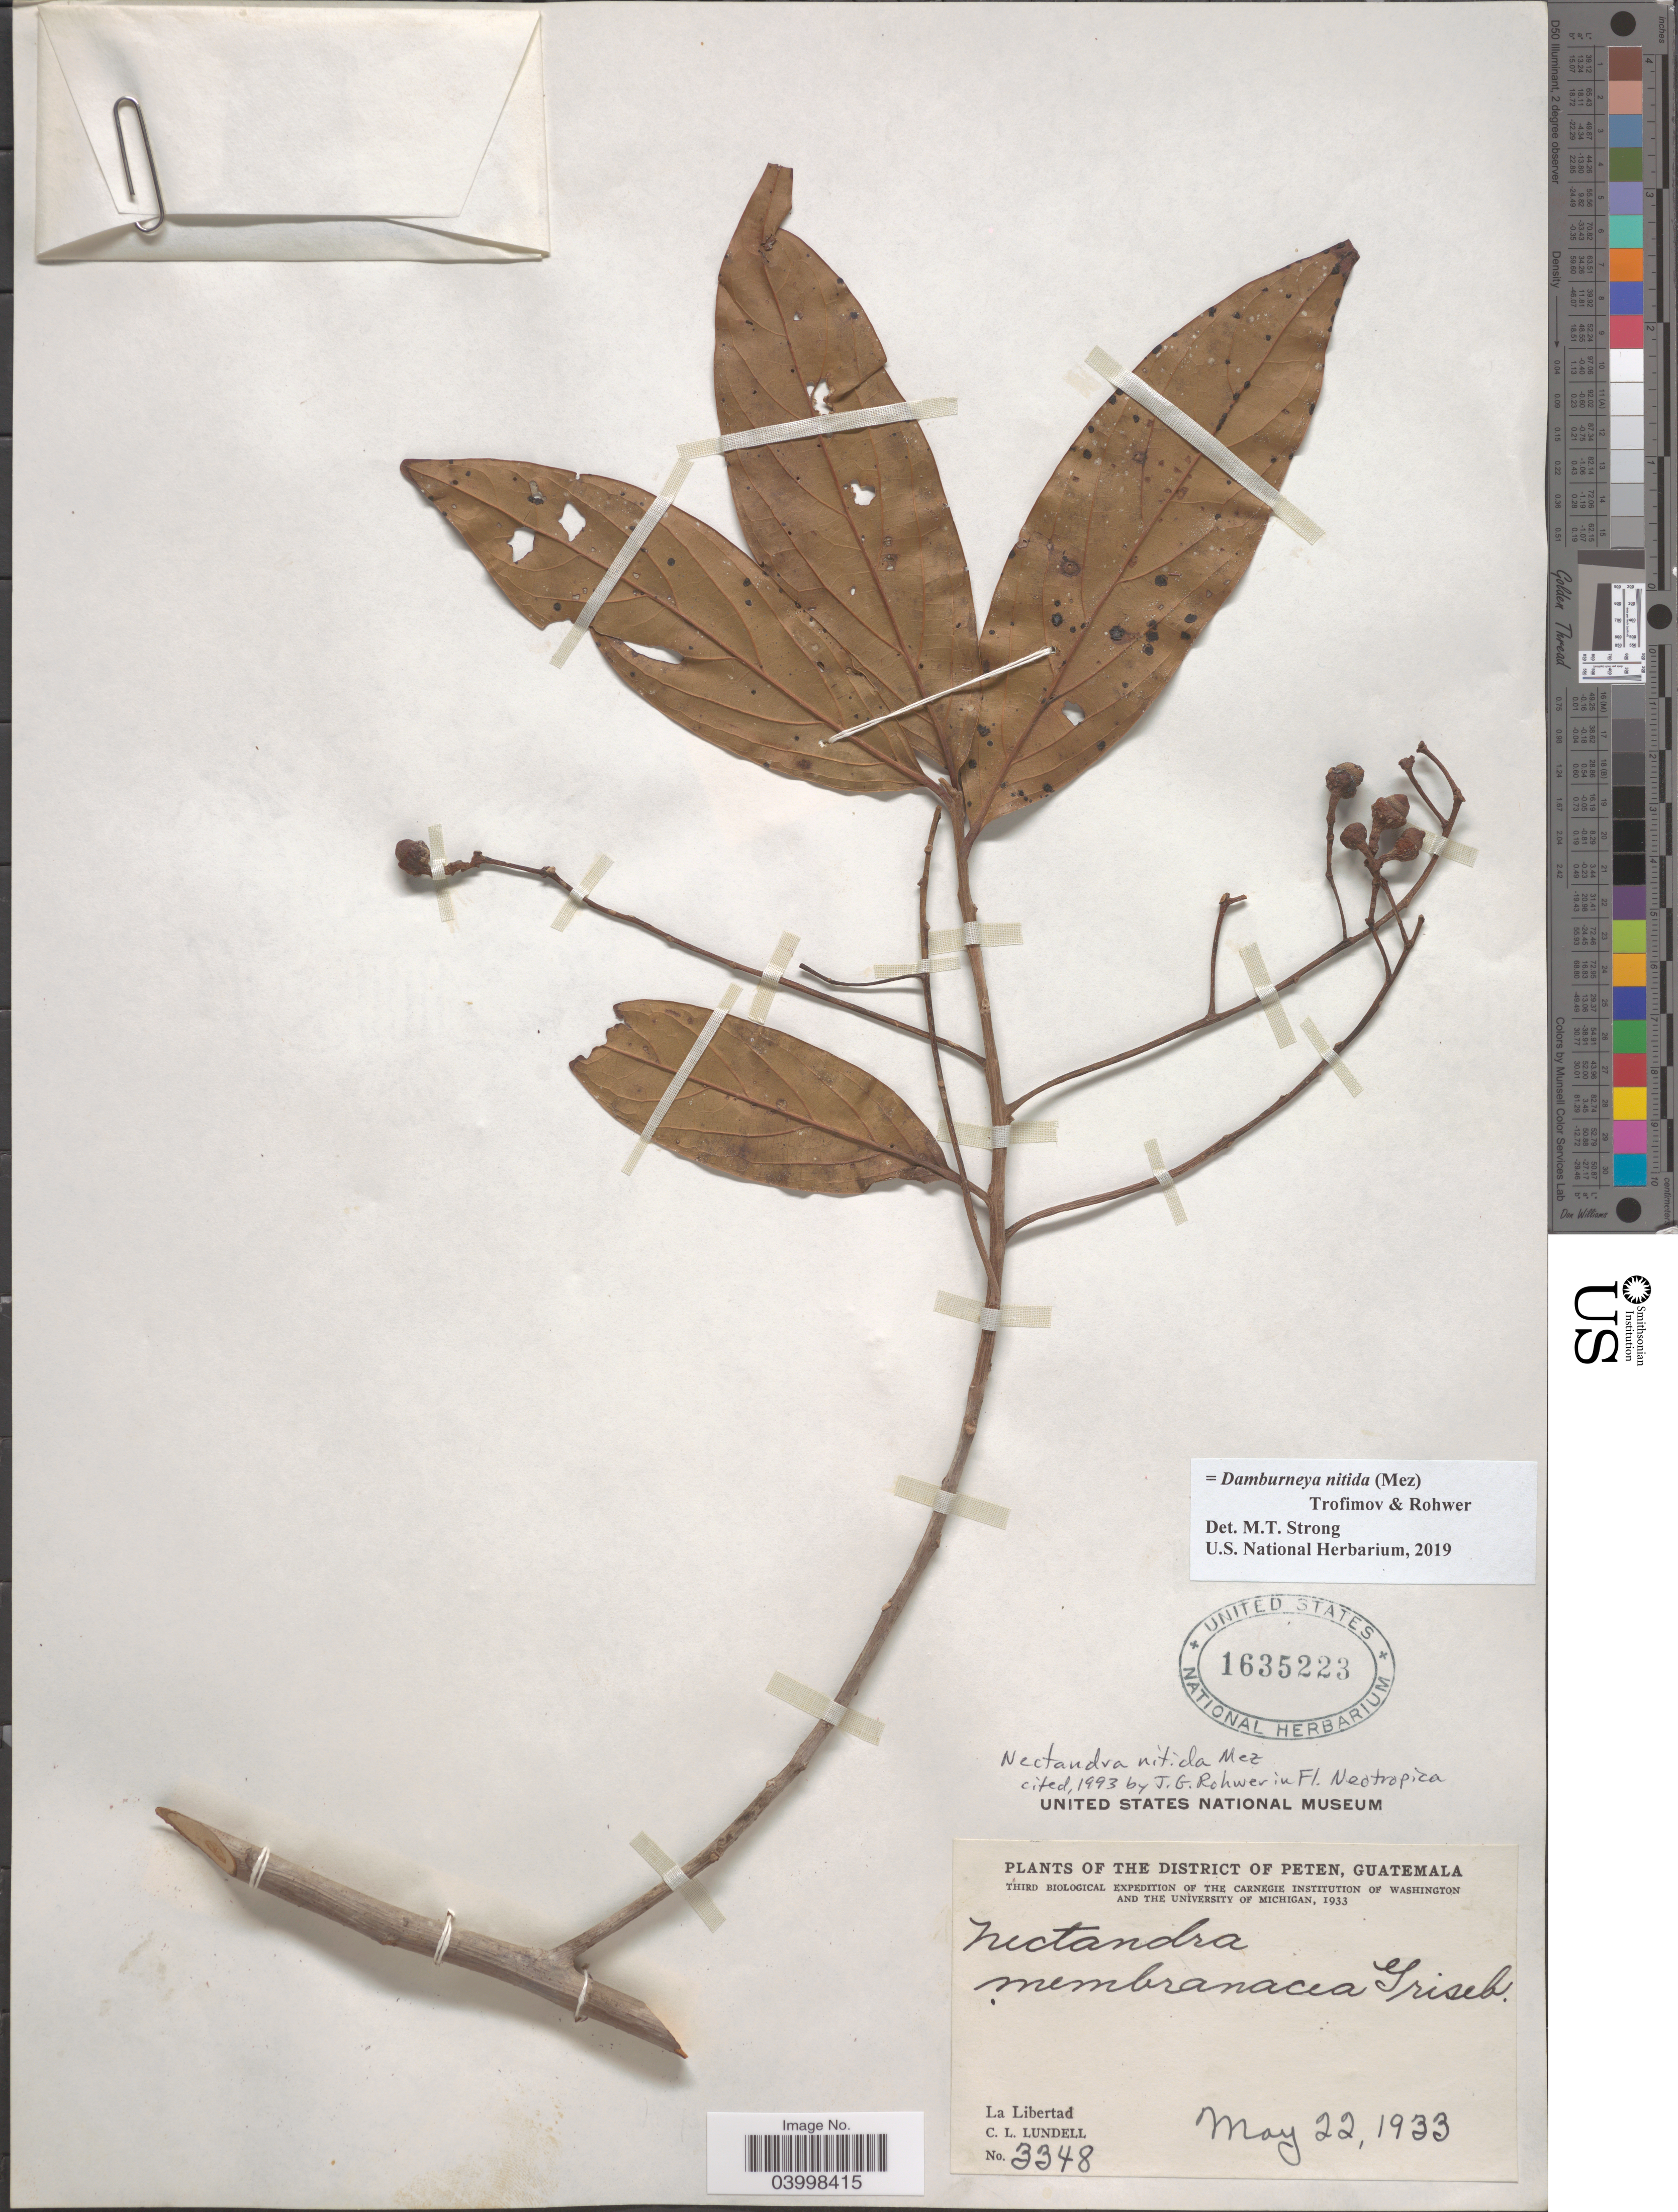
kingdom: Plantae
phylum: Tracheophyta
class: Magnoliopsida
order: Laurales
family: Lauraceae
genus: Damburneya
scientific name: Damburneya nitida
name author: (Mez) Trofimov & Rohwer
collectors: C. L. Lundell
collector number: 3348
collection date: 1933-05-22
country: Guatemala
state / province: El Peten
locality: District of Peten. La Libertad.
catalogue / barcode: US 1635223